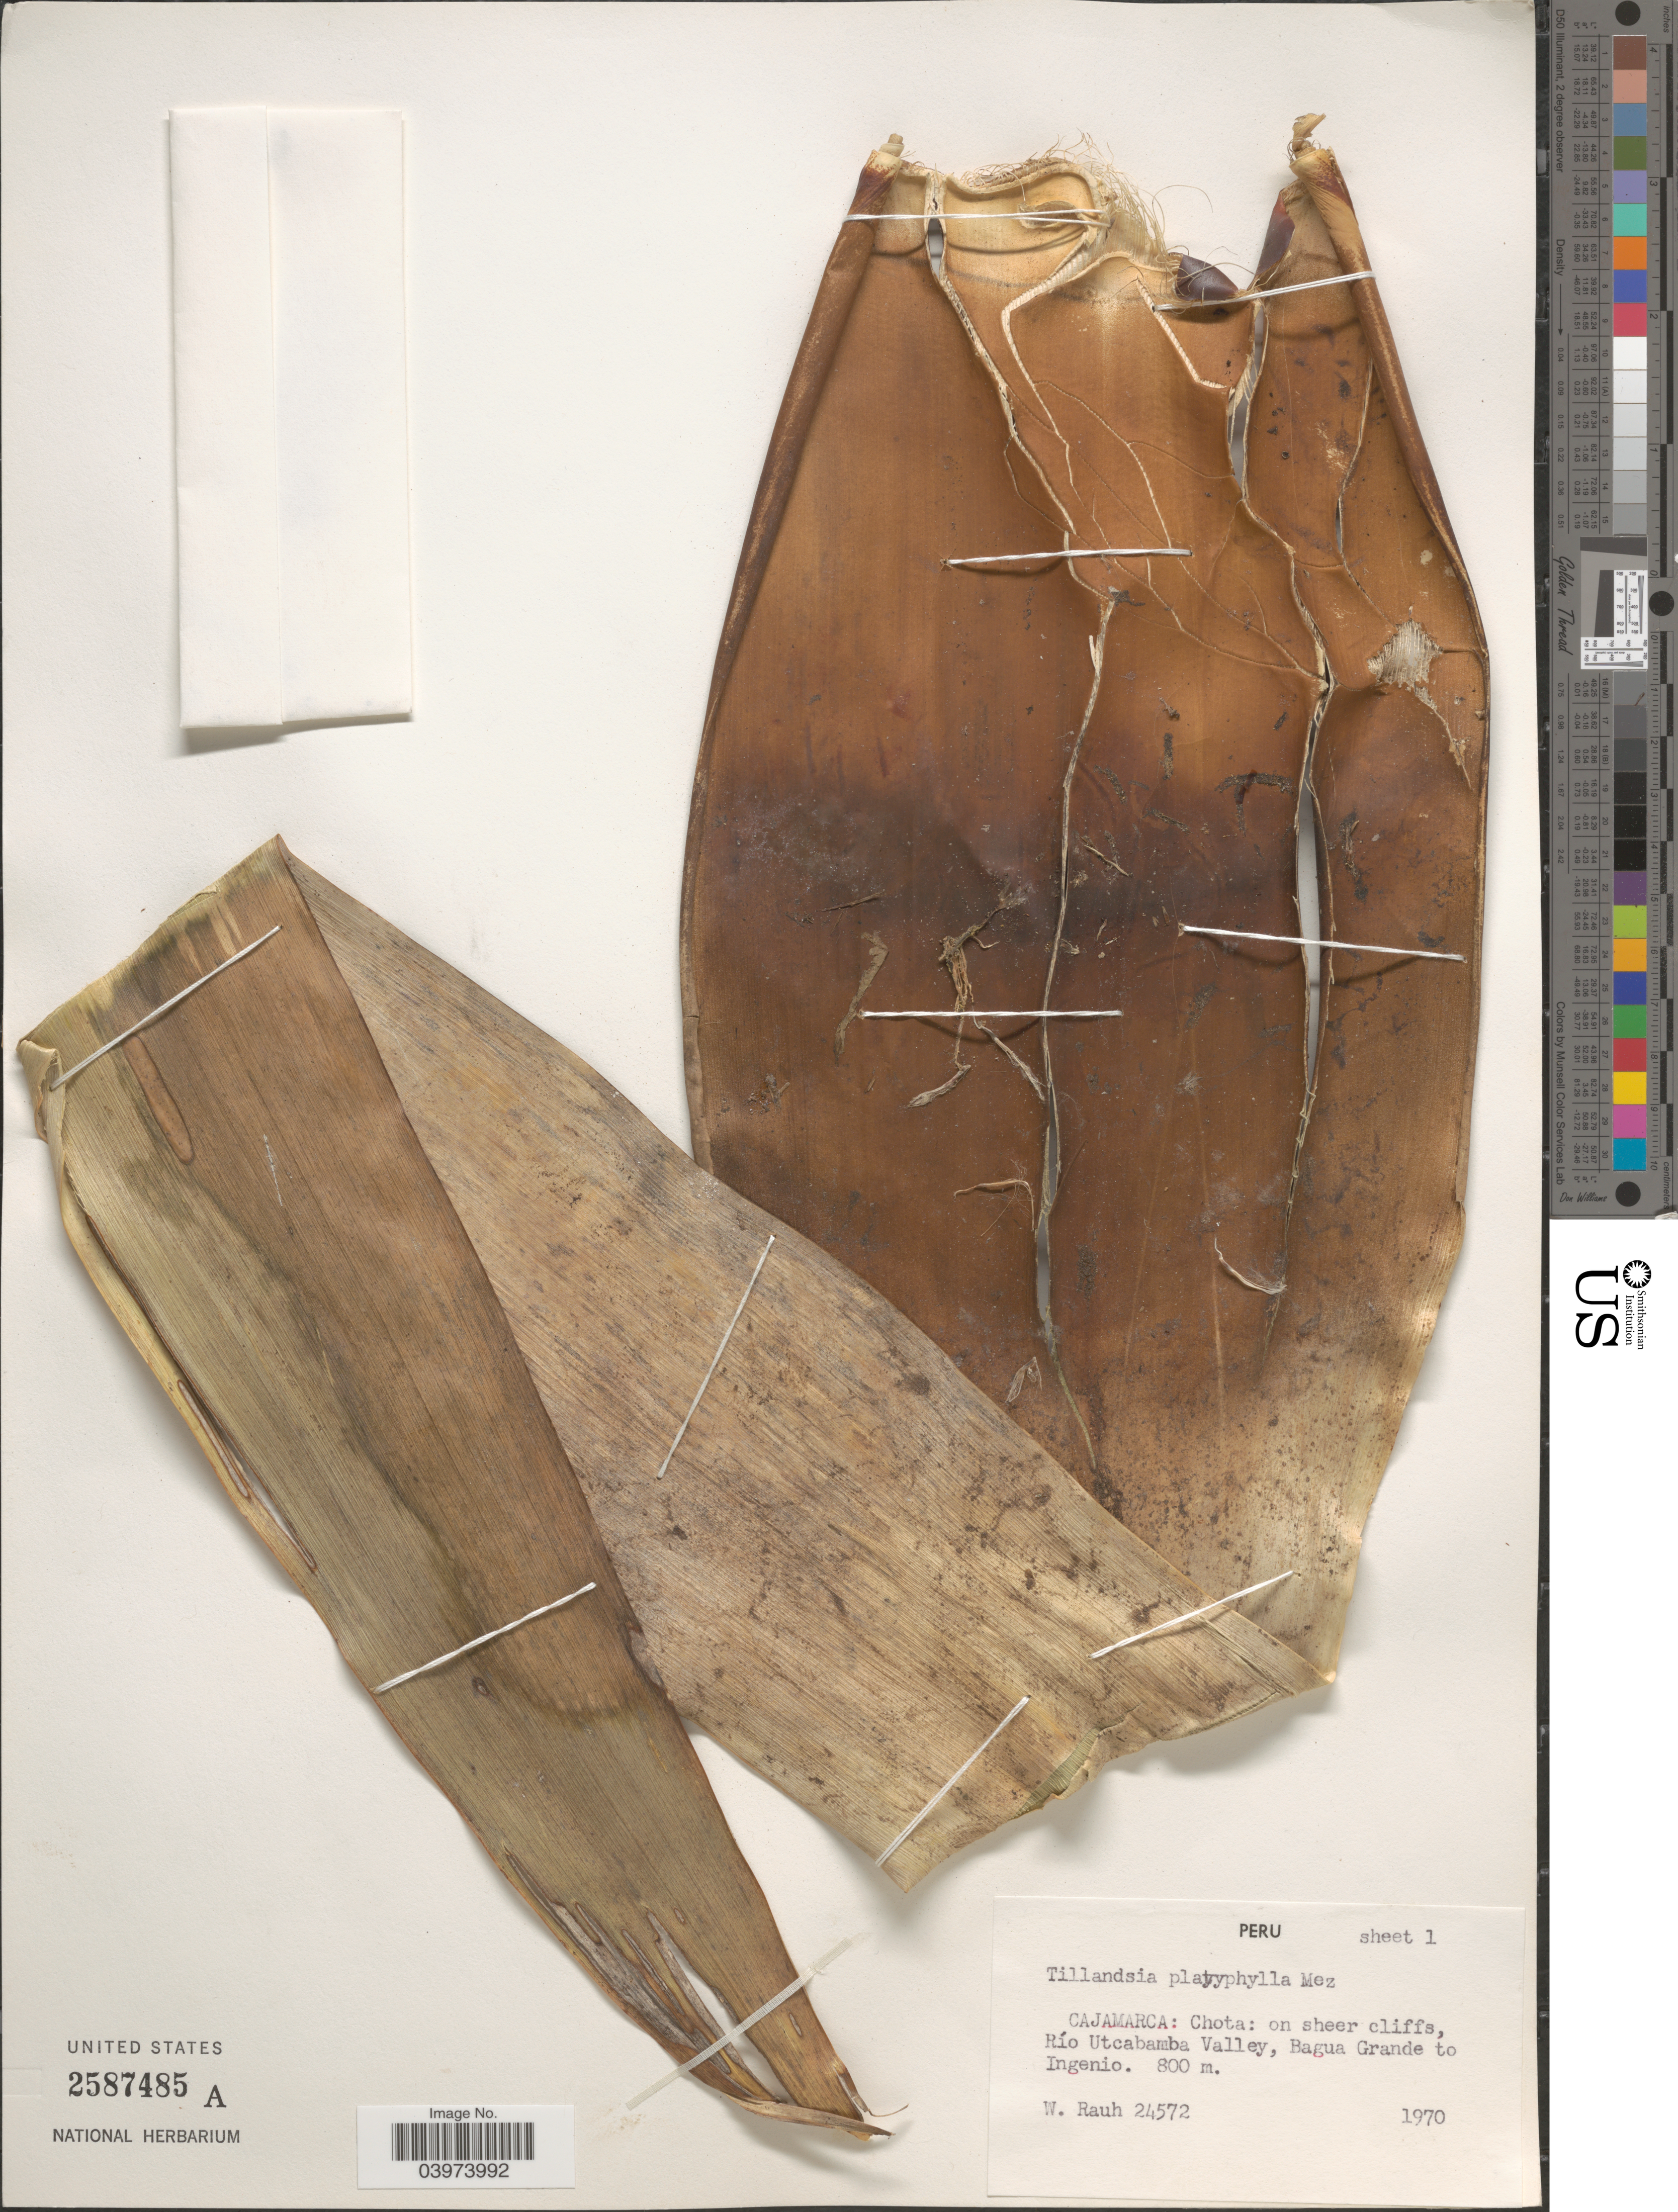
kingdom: Plantae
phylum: Tracheophyta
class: Liliopsida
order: Poales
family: Bromeliaceae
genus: Tillandsia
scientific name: Tillandsia platyphylla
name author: Mez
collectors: W. Rauh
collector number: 24572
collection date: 1970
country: Peru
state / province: Cajamarca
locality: Chota: on sheer cliffs, Río Utcabamba Valley, Bagua Grande to Ingenio.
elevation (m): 800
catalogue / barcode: US 2587485A